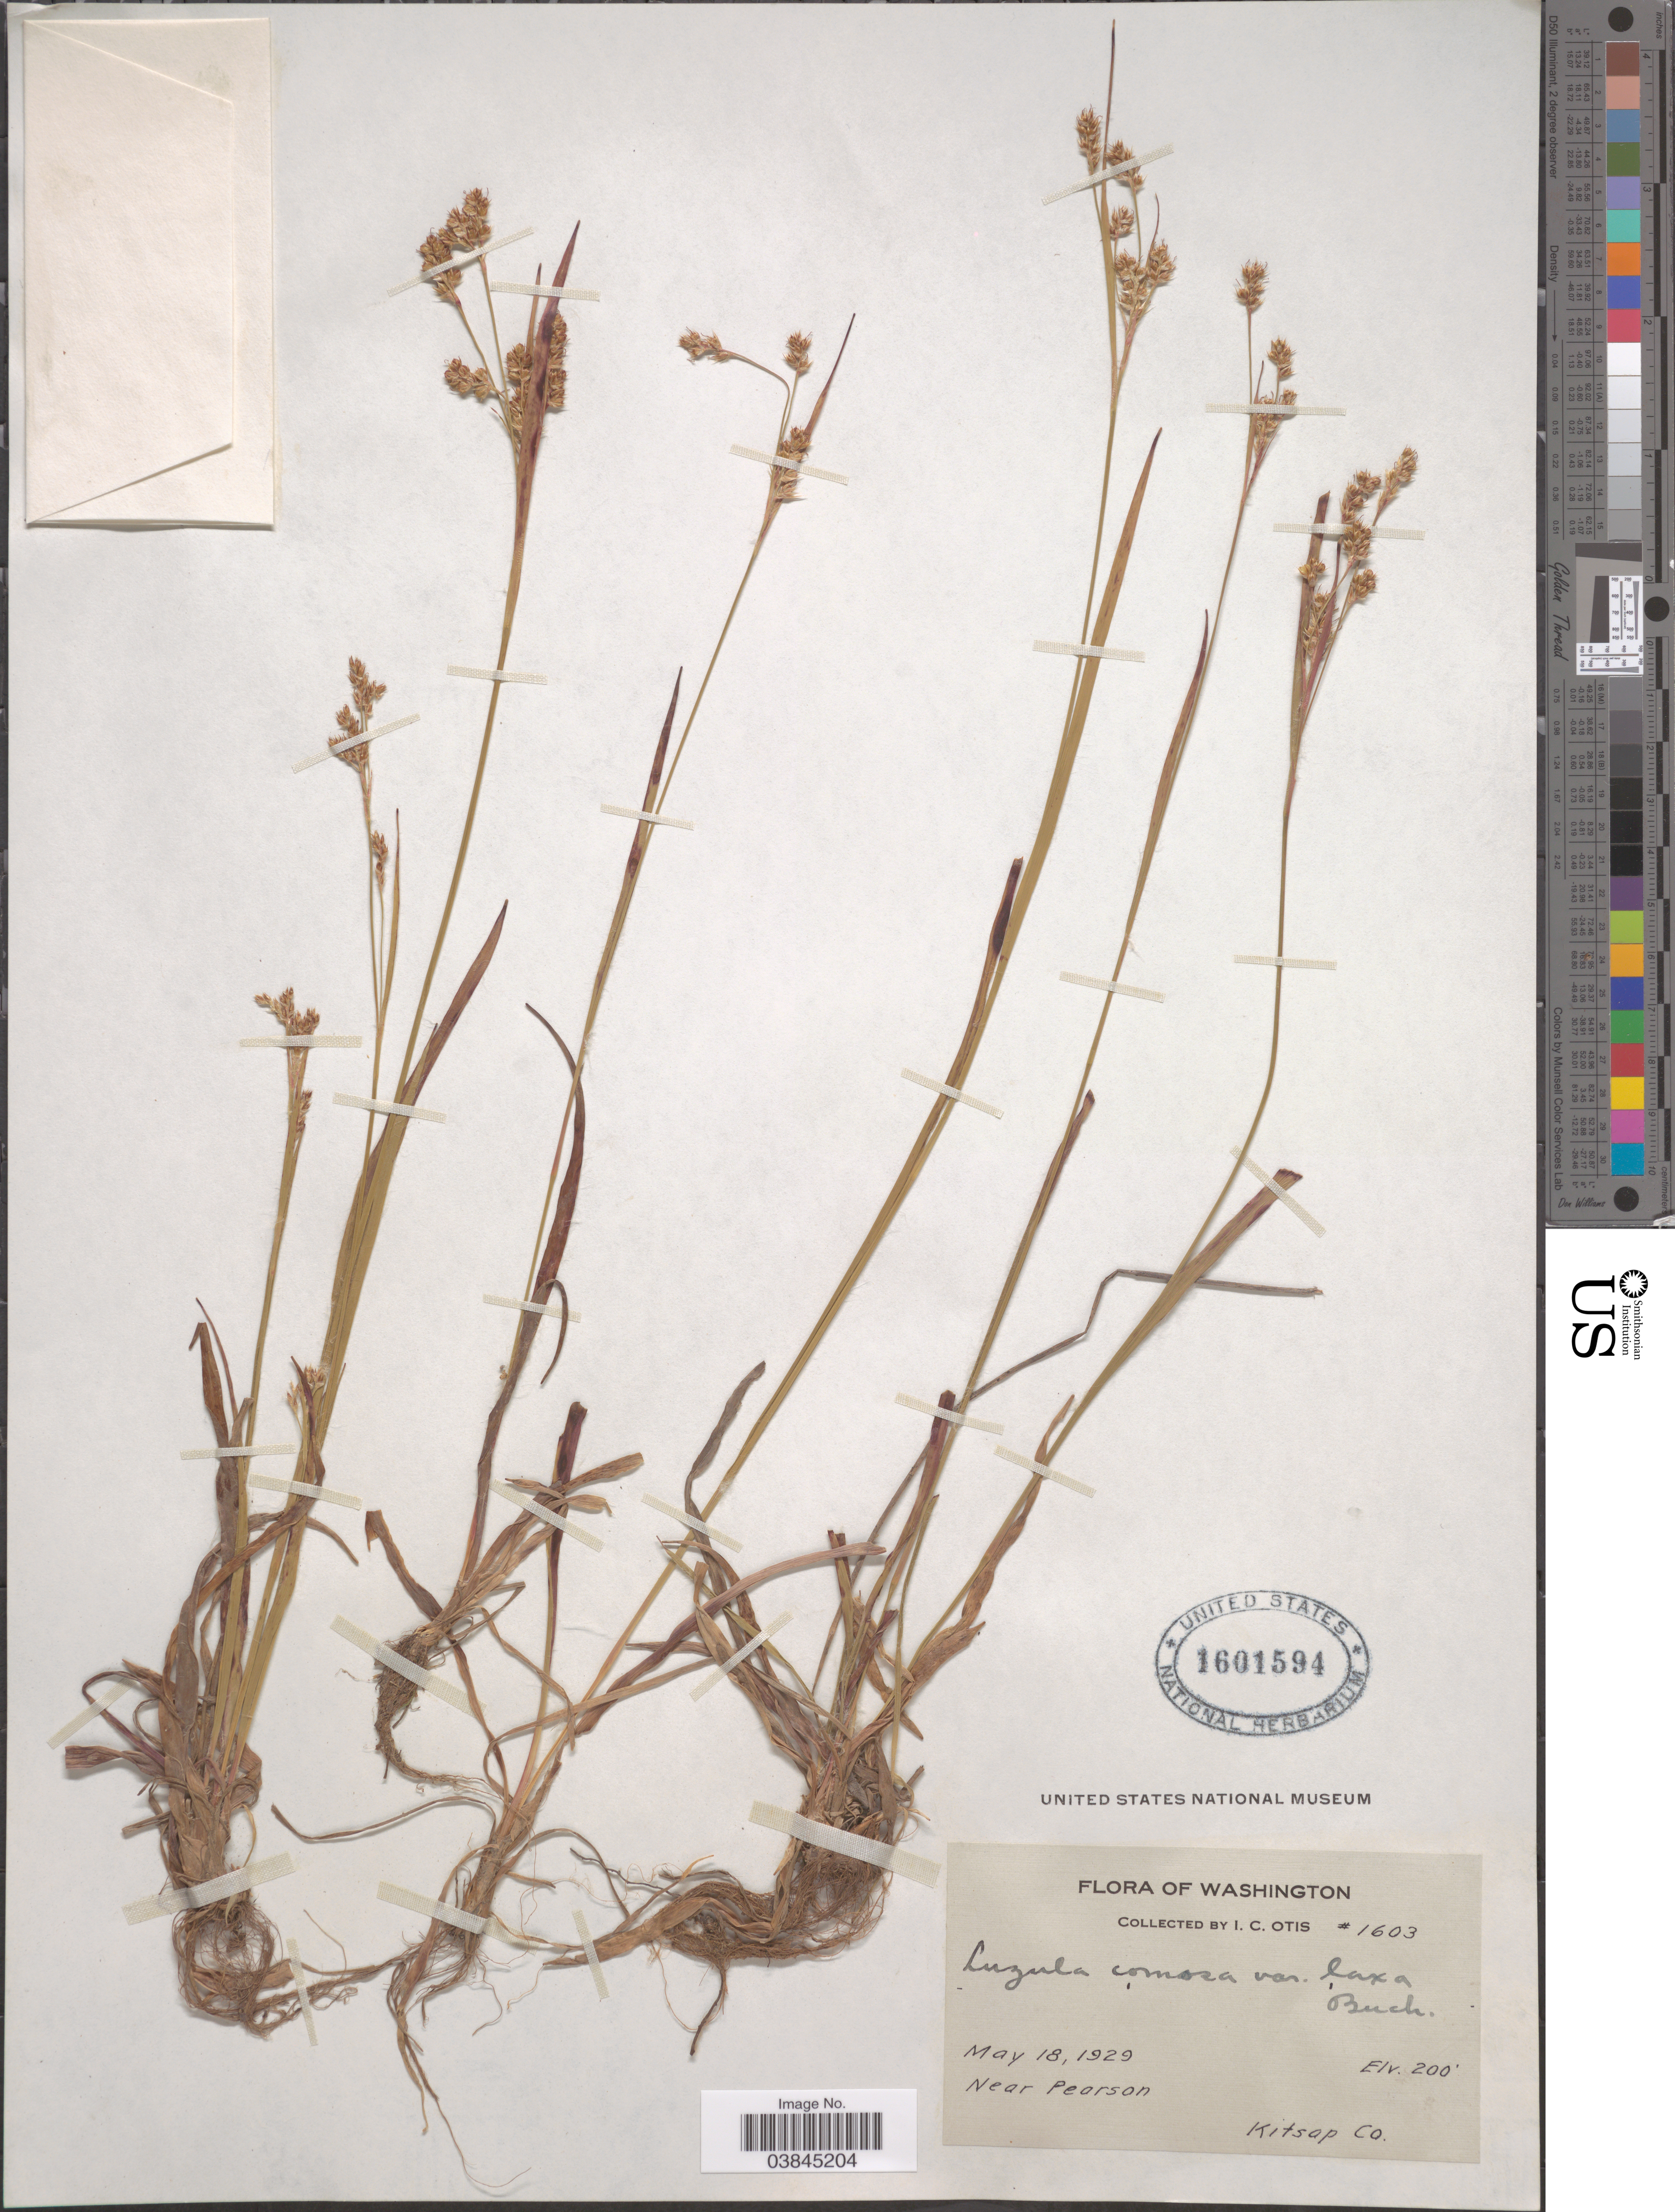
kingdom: Plantae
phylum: Tracheophyta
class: Liliopsida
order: Poales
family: Juncaceae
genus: Luzula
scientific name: Luzula campestris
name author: (L.) DC.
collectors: I. C. Otis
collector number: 1603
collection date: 1929-05-18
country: United States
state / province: Washington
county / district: Kitsap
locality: Near Pearson. Kitsap Co.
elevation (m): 61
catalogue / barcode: US 1601594